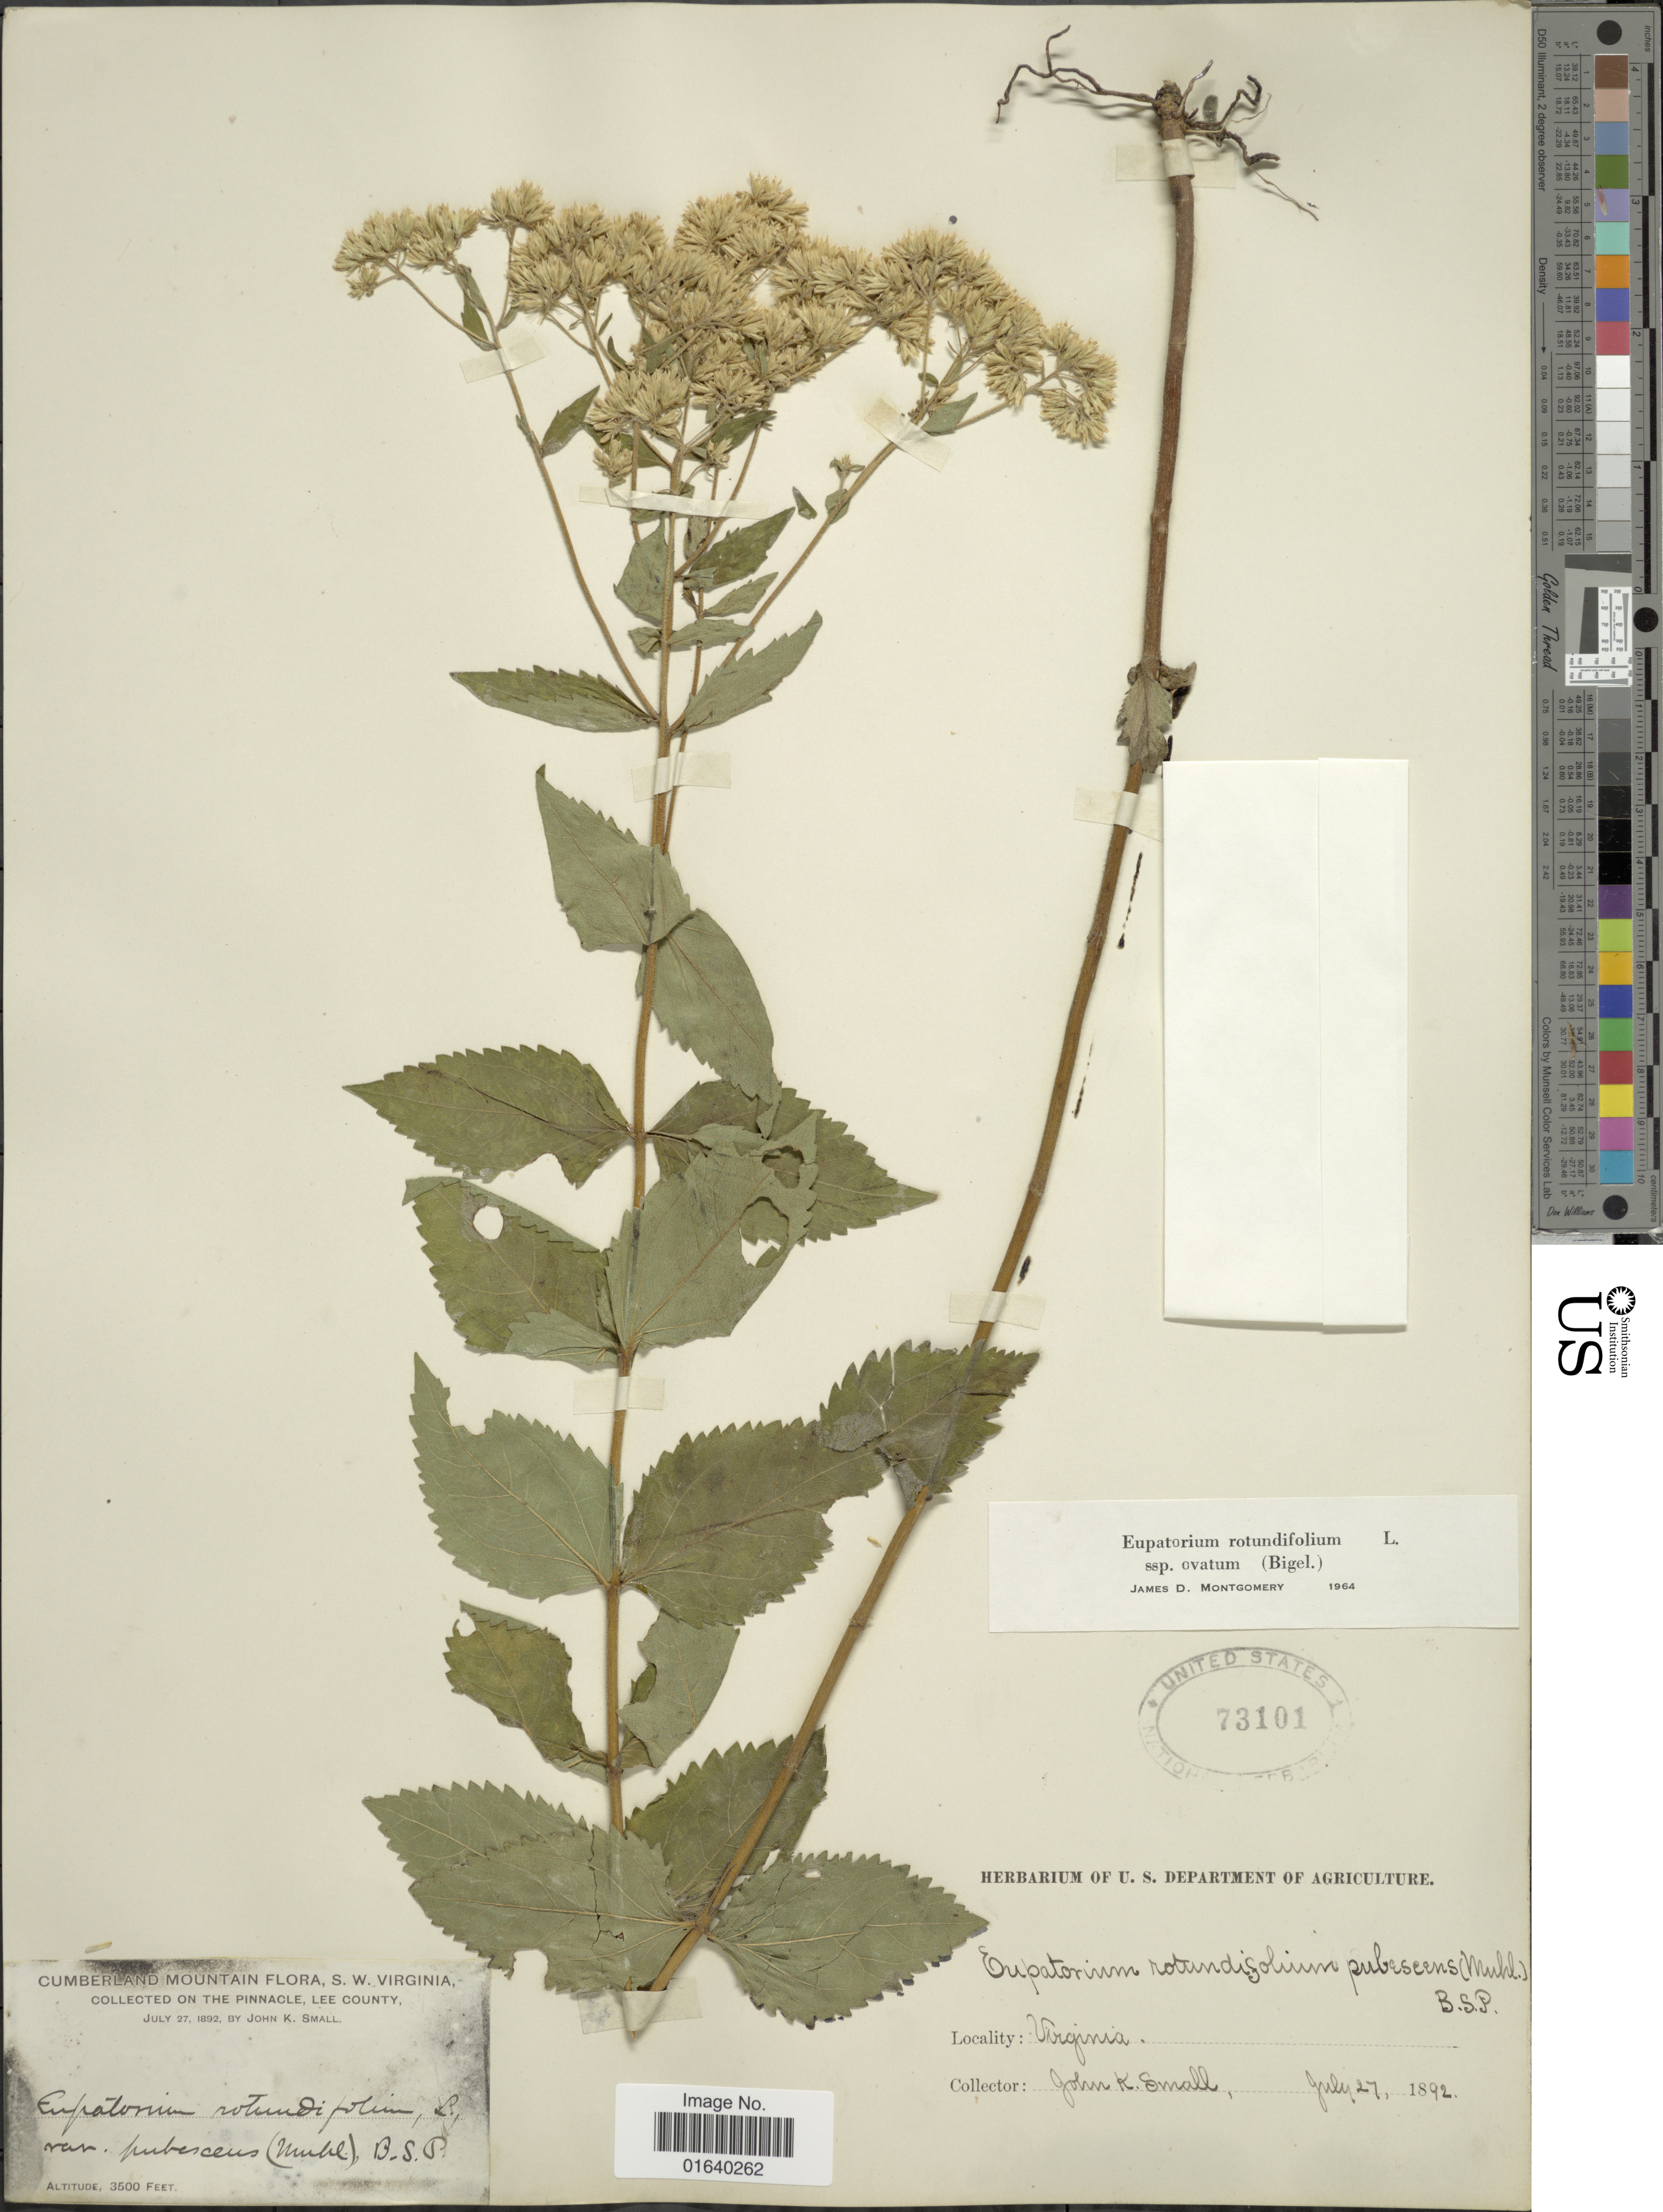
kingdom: Plantae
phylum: Tracheophyta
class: Magnoliopsida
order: Asterales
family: Asteraceae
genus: Eupatorium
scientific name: Eupatorium rotundifolium var. ovatum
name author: (Bigelow) J.D. Montgom. & Fairbrothers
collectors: J. K. Small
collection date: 1892-06-27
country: United States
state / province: Virginia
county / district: Lee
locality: Cumberland Mountain, S.W. Vriginia, on the Pinnacle, Lee County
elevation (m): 1067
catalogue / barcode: US 73101